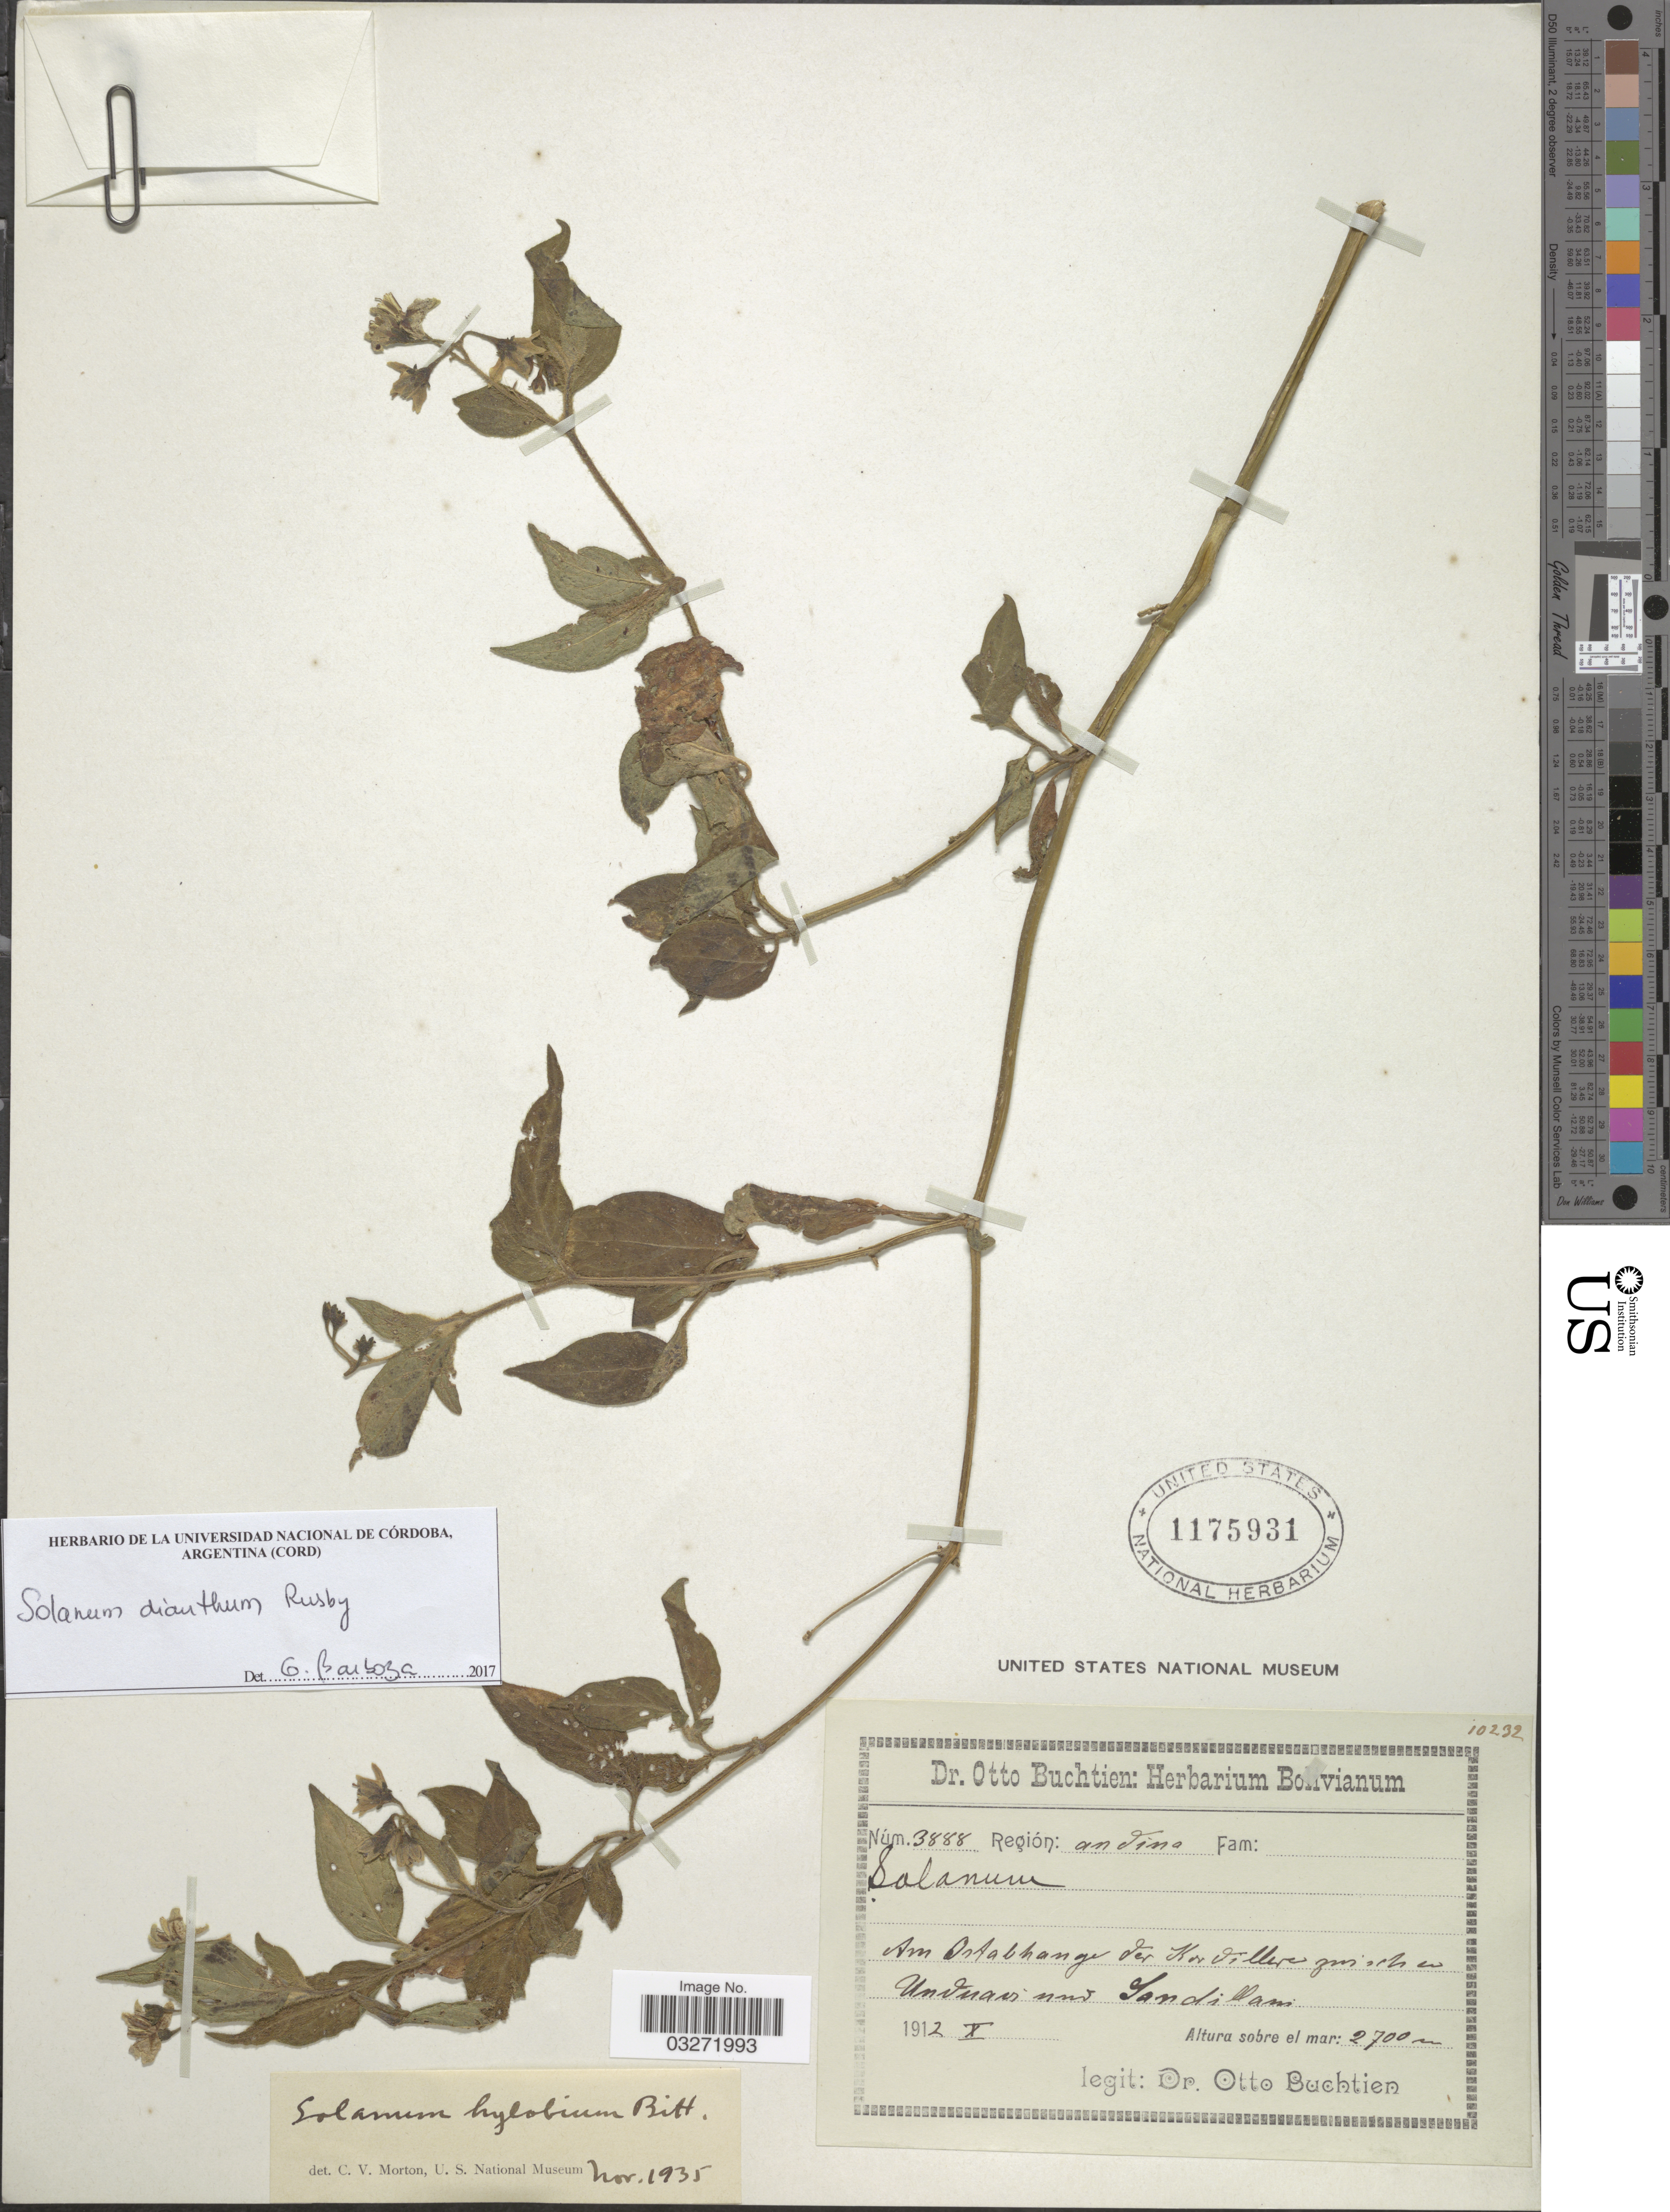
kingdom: Plantae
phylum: Tracheophyta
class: Magnoliopsida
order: Solanales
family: Solanaceae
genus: Solanum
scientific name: Solanum dianthum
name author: Rusby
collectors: O. Buchtien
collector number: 3888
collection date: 1912-10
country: Bolivia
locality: Región: andina. Am Ostabhange der Kordillere zwischen Unduavi nud Sandillani.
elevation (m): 2700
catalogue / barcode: US 1175931